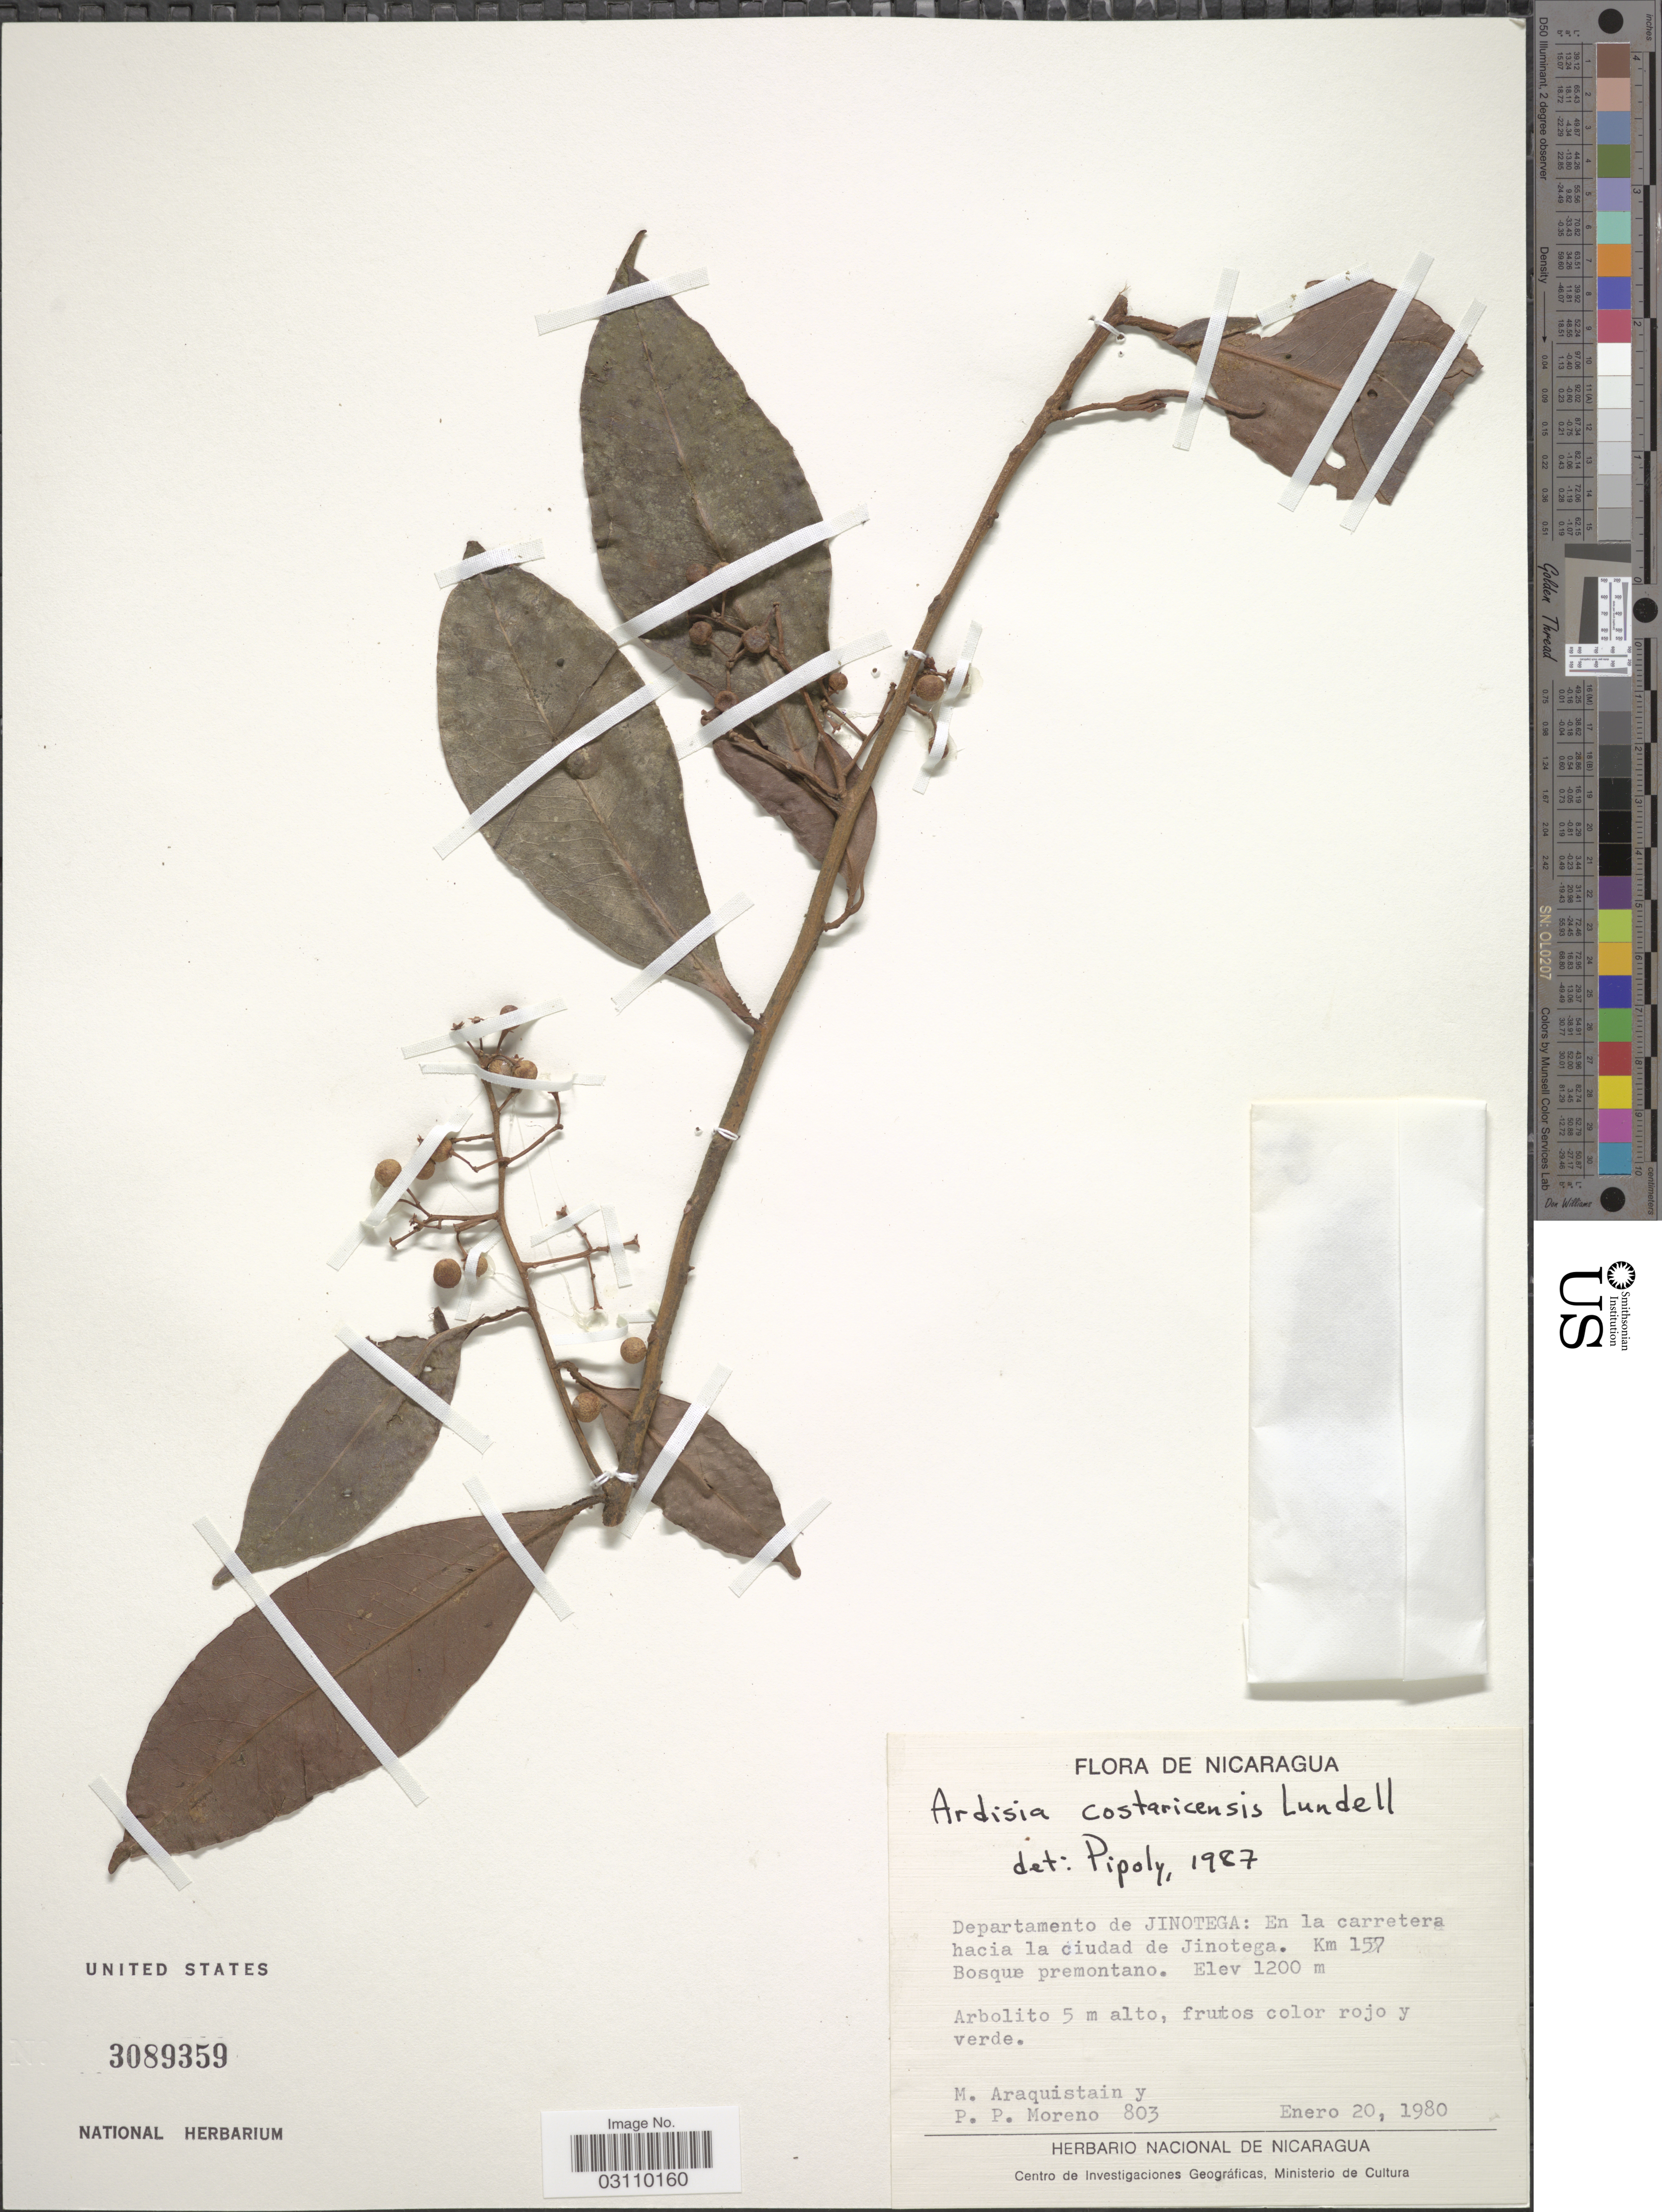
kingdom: Plantae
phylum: Tracheophyta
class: Magnoliopsida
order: Ericales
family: Primulaceae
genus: Ardisia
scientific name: Ardisia costaricensis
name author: Lundell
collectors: M. Araquistain & P. Moreno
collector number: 803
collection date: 1980-01-20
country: Nicaragua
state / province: Jinotega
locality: Departamento de Jinotega: En la carretera hacia la ciudad de Jinotega. Km 157.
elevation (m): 1200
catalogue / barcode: US 3089359